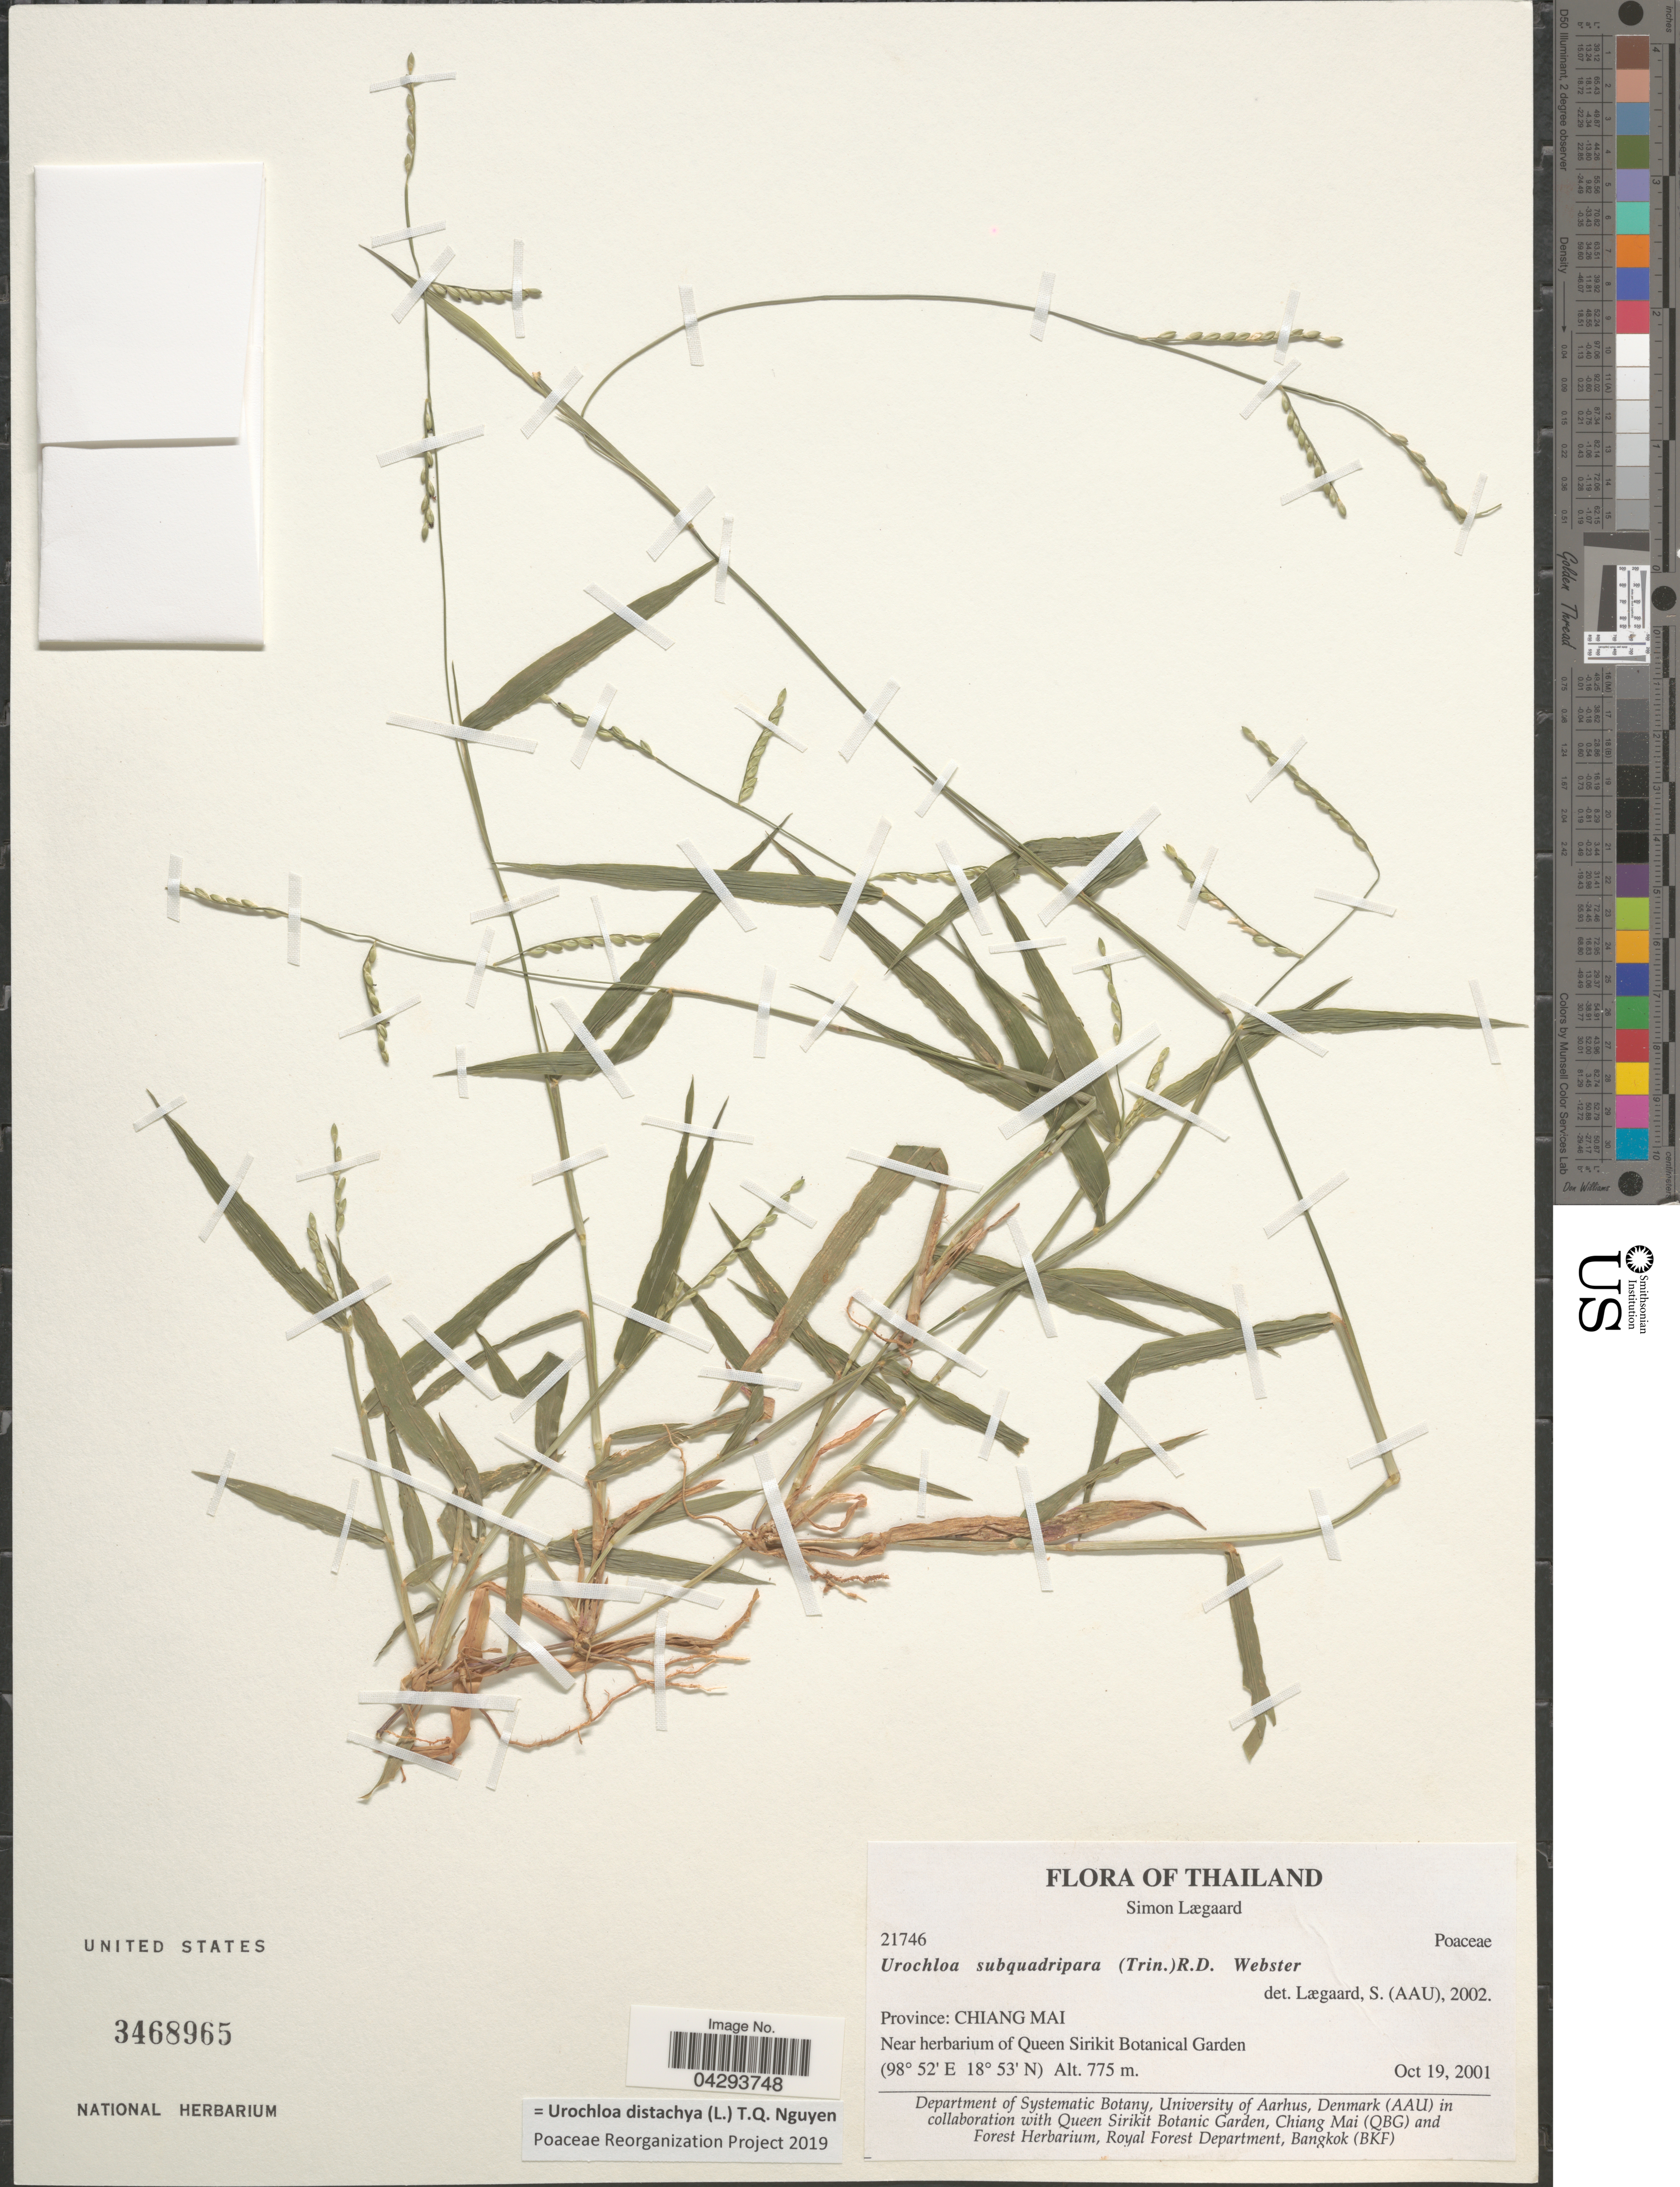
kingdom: Plantae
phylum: Tracheophyta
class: Liliopsida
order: Poales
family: Poaceae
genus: Urochloa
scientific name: Urochloa distachya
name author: (L.) T.Q. Nguyen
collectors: S. Lægaard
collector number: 21746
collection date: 2001-10-19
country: Thailand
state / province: Chiang Mai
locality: Near herbarium of Queen Sirikit Botanical Garden.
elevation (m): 775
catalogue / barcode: US 3468965